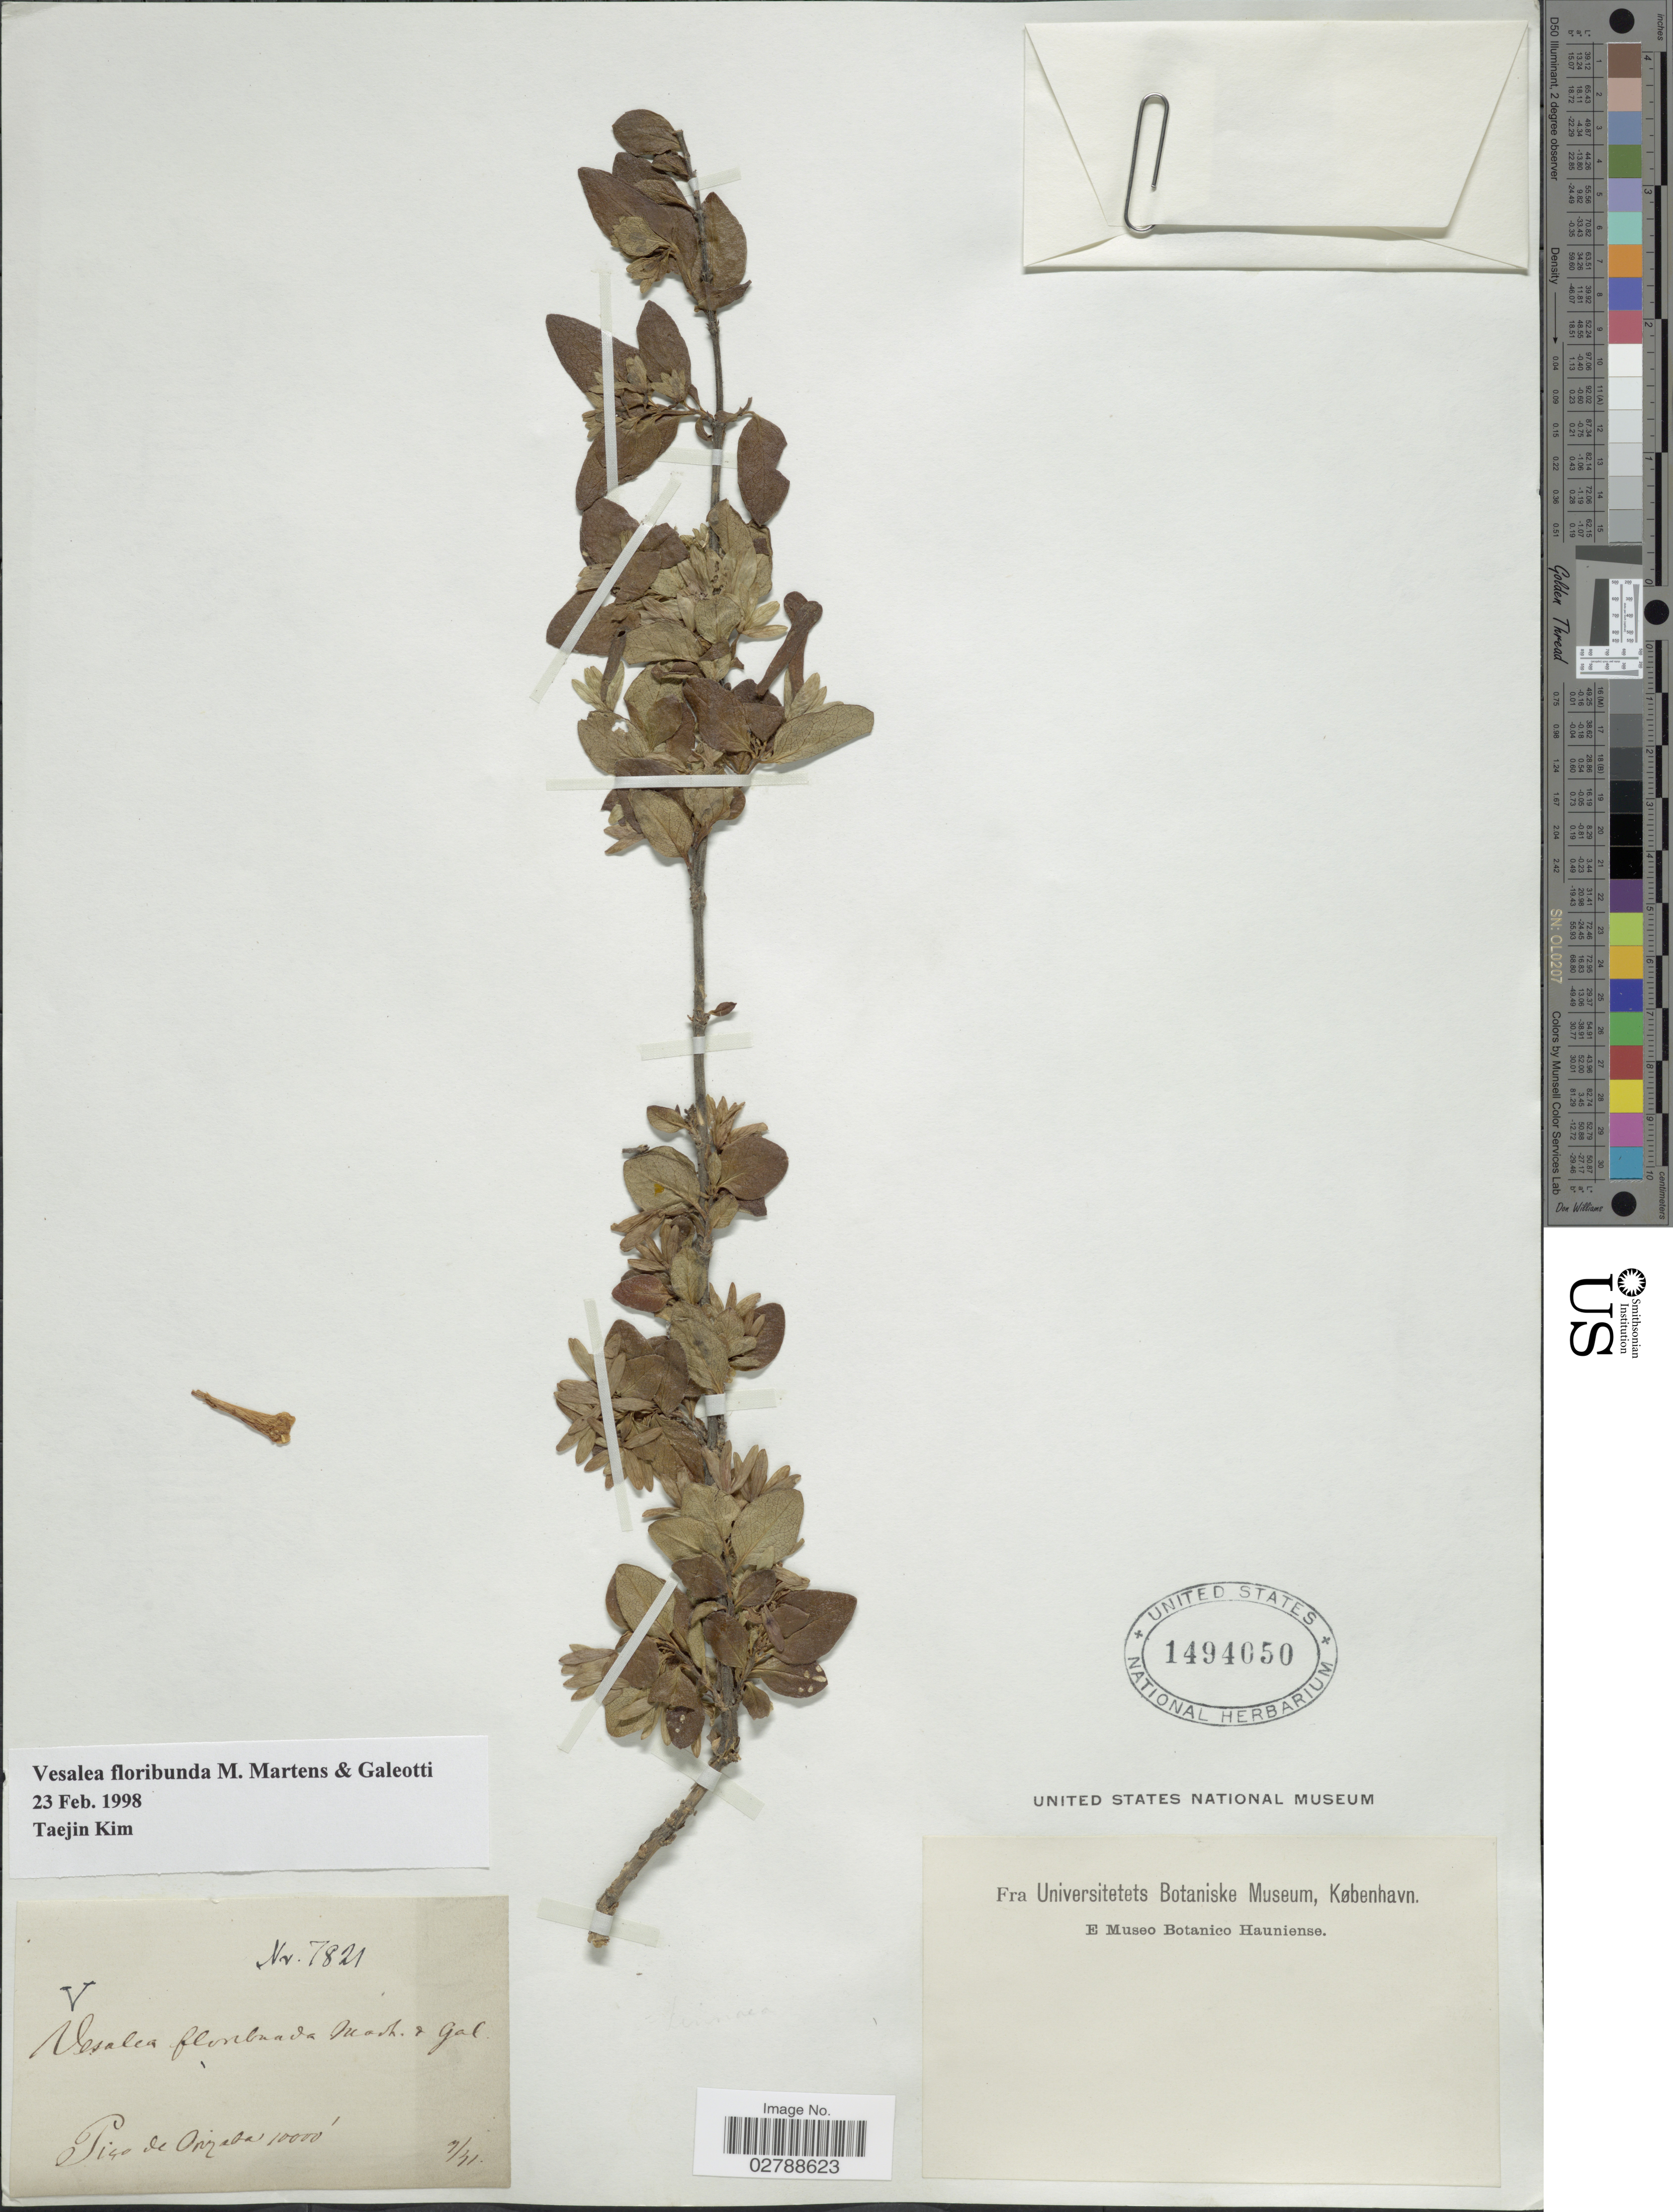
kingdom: Plantae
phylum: Tracheophyta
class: Magnoliopsida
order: Dipsacales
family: Caprifoliaceae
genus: Vesalea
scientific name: Vesalea floribunda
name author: M. Martens & Galeotti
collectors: ex Mus. Bot. Hauniense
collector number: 7821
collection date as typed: Transcribed d/m/y: /7/31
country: Mexico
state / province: Puebla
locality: Pico de Orizaba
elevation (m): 3048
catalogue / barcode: US 1494050